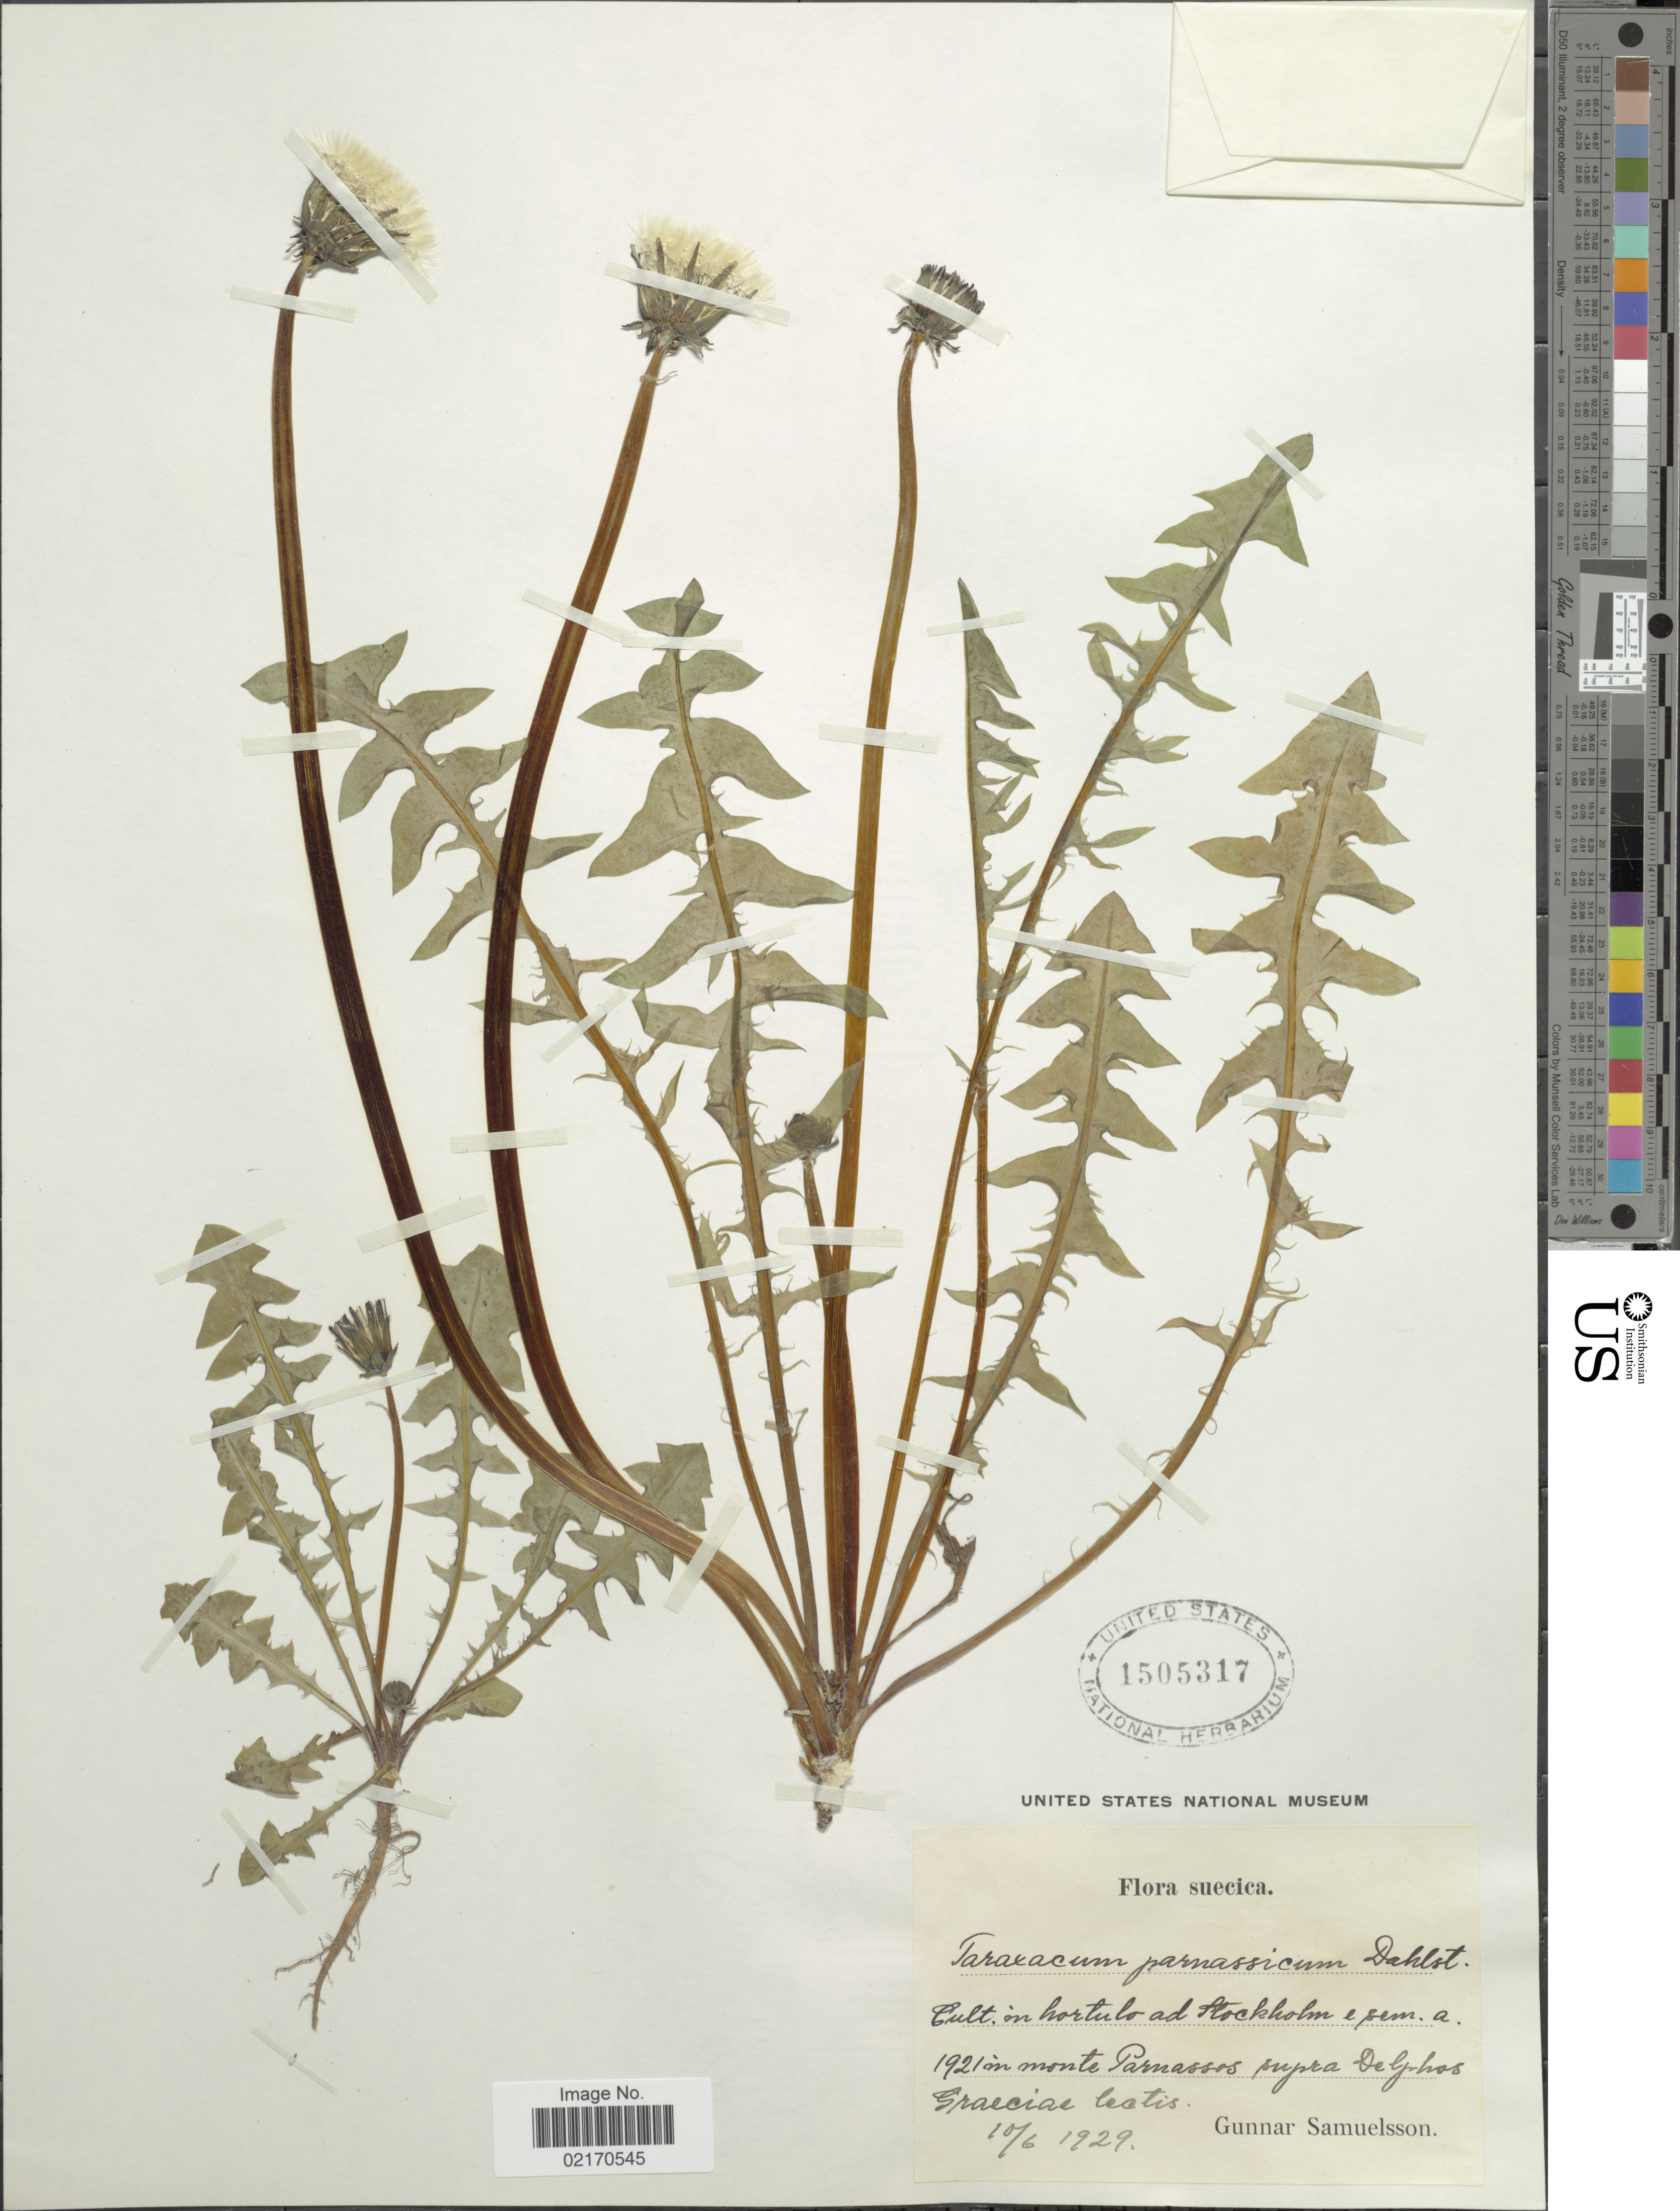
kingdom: Plantae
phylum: Tracheophyta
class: Magnoliopsida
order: Asterales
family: Asteraceae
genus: Taraxacum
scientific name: Taraxacum parnassicum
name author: Dahlst.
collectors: G. Samuelsson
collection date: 1921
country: Sweden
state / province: Stockholm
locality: Suecica, cult. in hortulo ad Stockholm in monte Parnassos supra Delphos. Graeciae lectis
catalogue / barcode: US 1505317